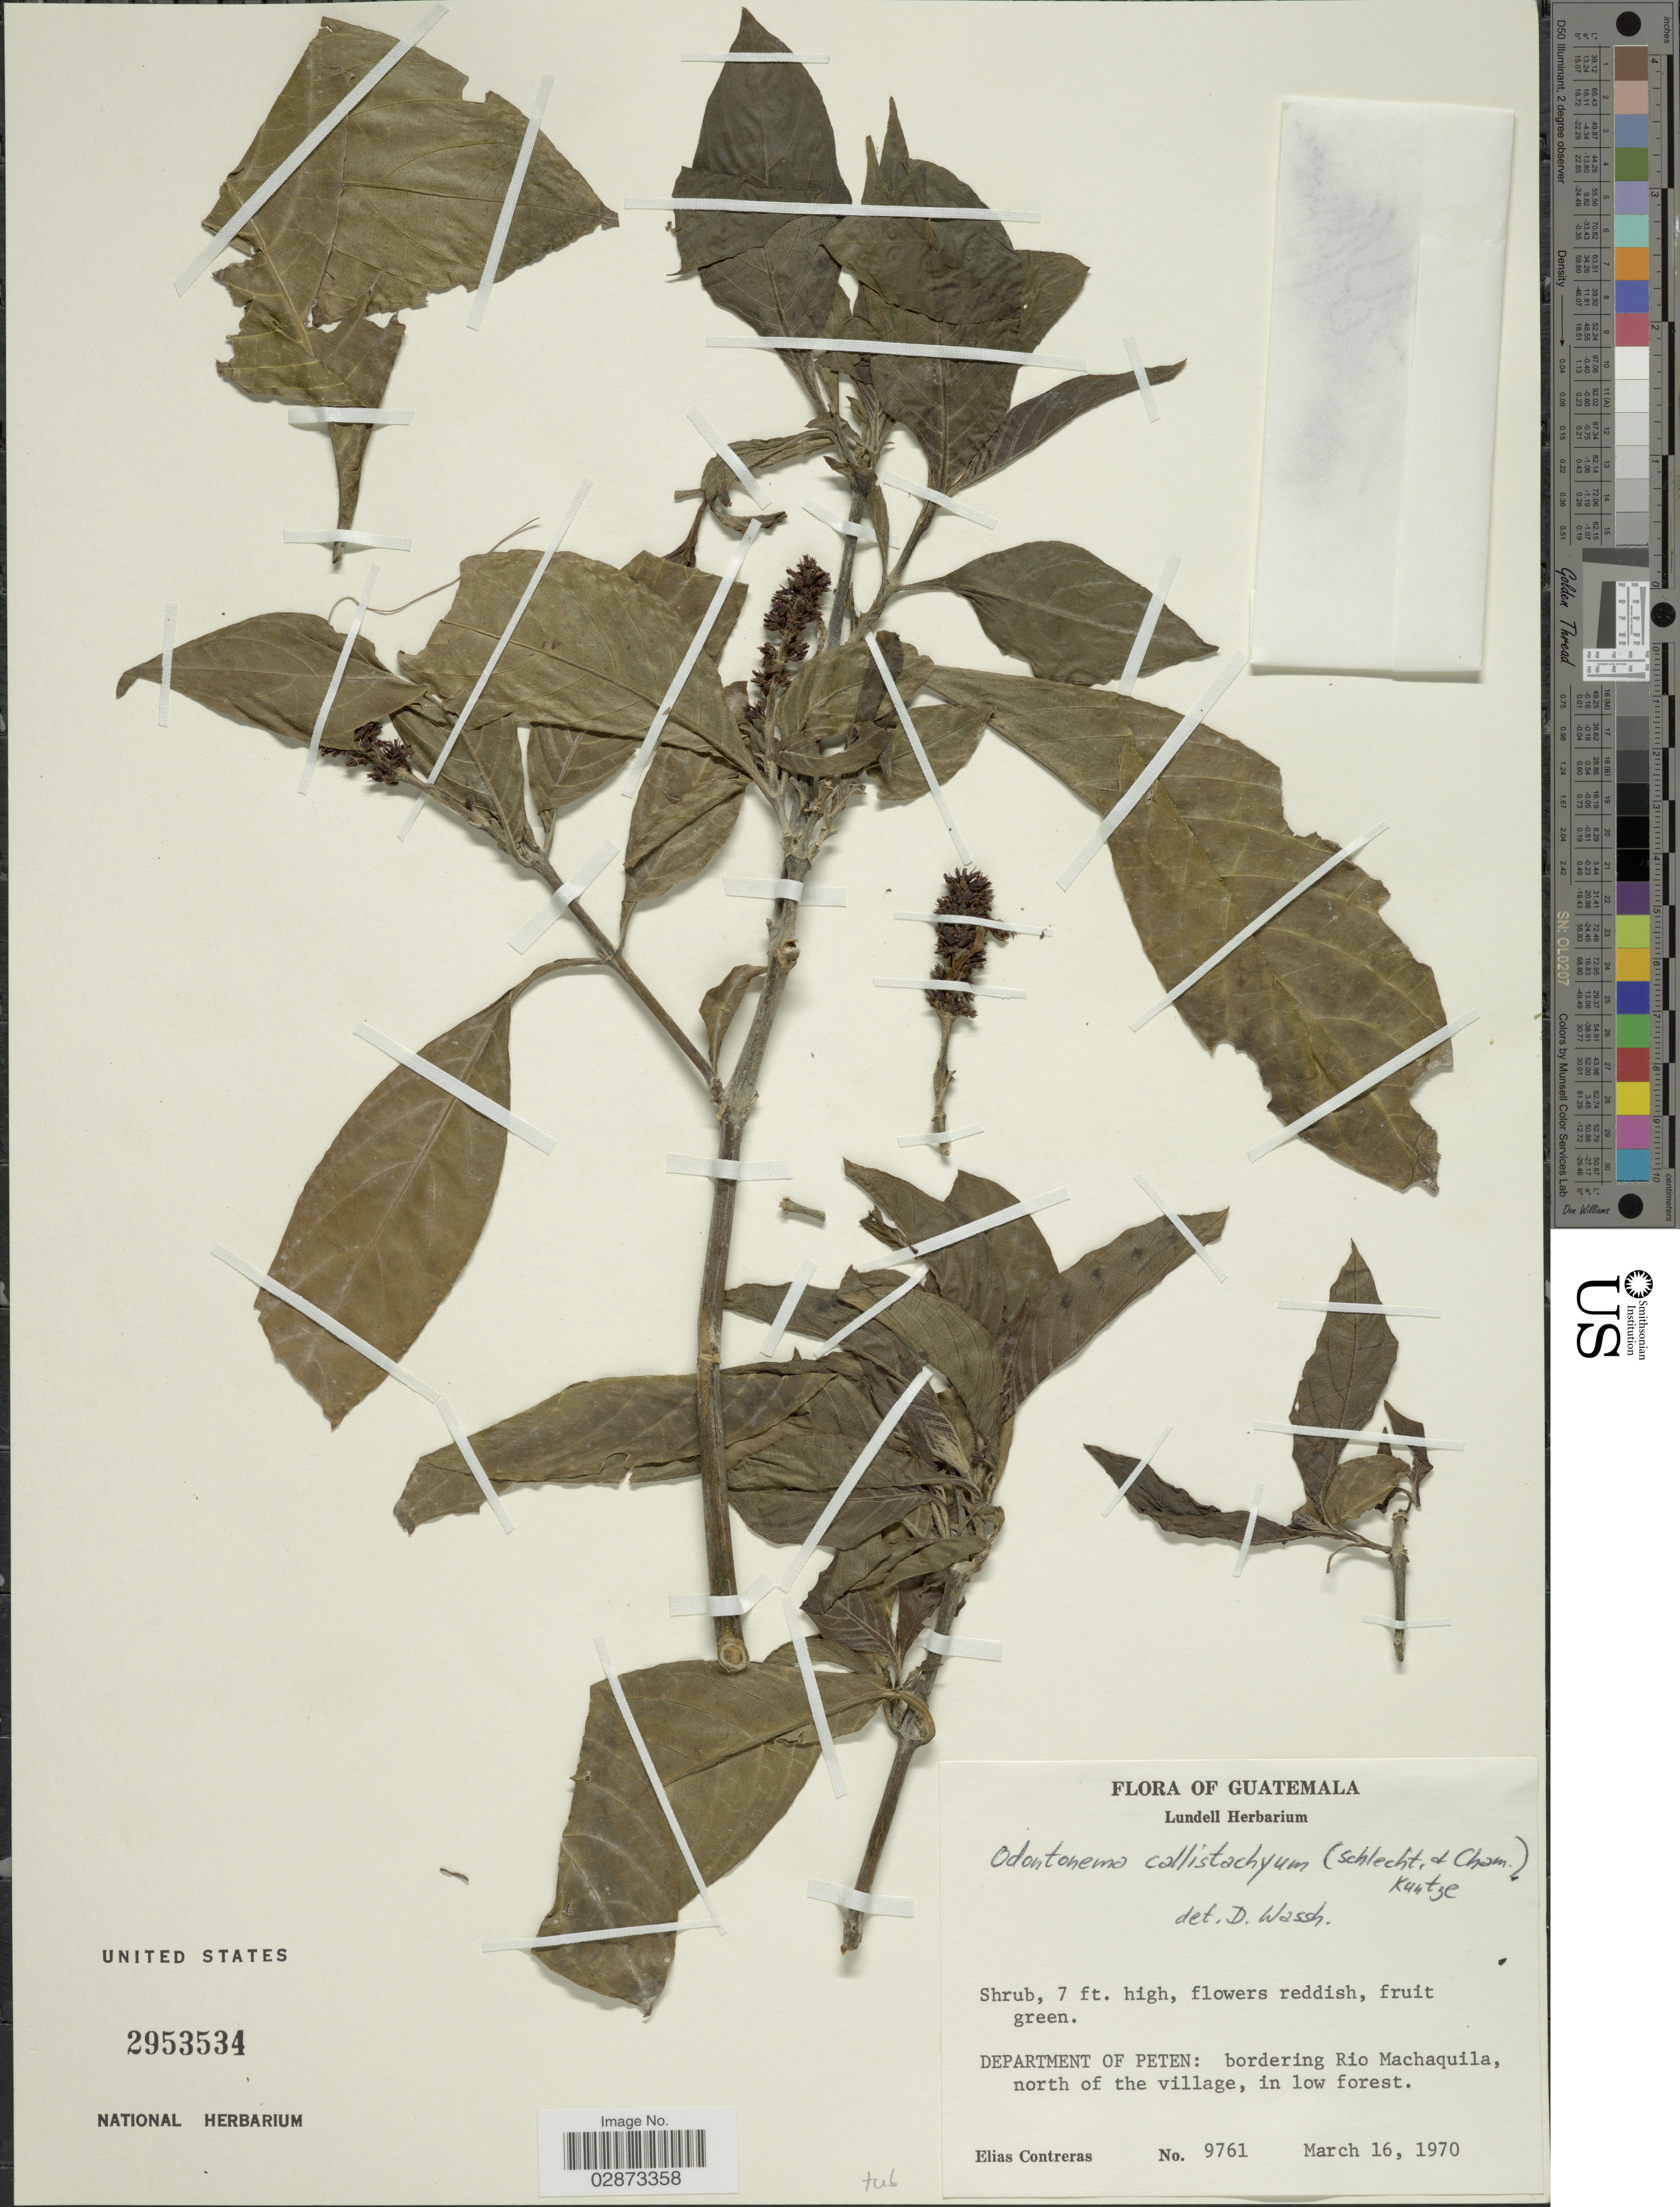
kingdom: Plantae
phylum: Tracheophyta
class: Magnoliopsida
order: Lamiales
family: Acanthaceae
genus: Odontonema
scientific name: Odontonema callistachyum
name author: (Schltdl. & Cham.) Kuntze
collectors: E. Contreras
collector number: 9761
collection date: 1970-03-16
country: Guatemala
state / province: El Petén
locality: Department of Peten: bordering Rio Machaquila, north of the village, in low forest.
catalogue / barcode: US 2953534